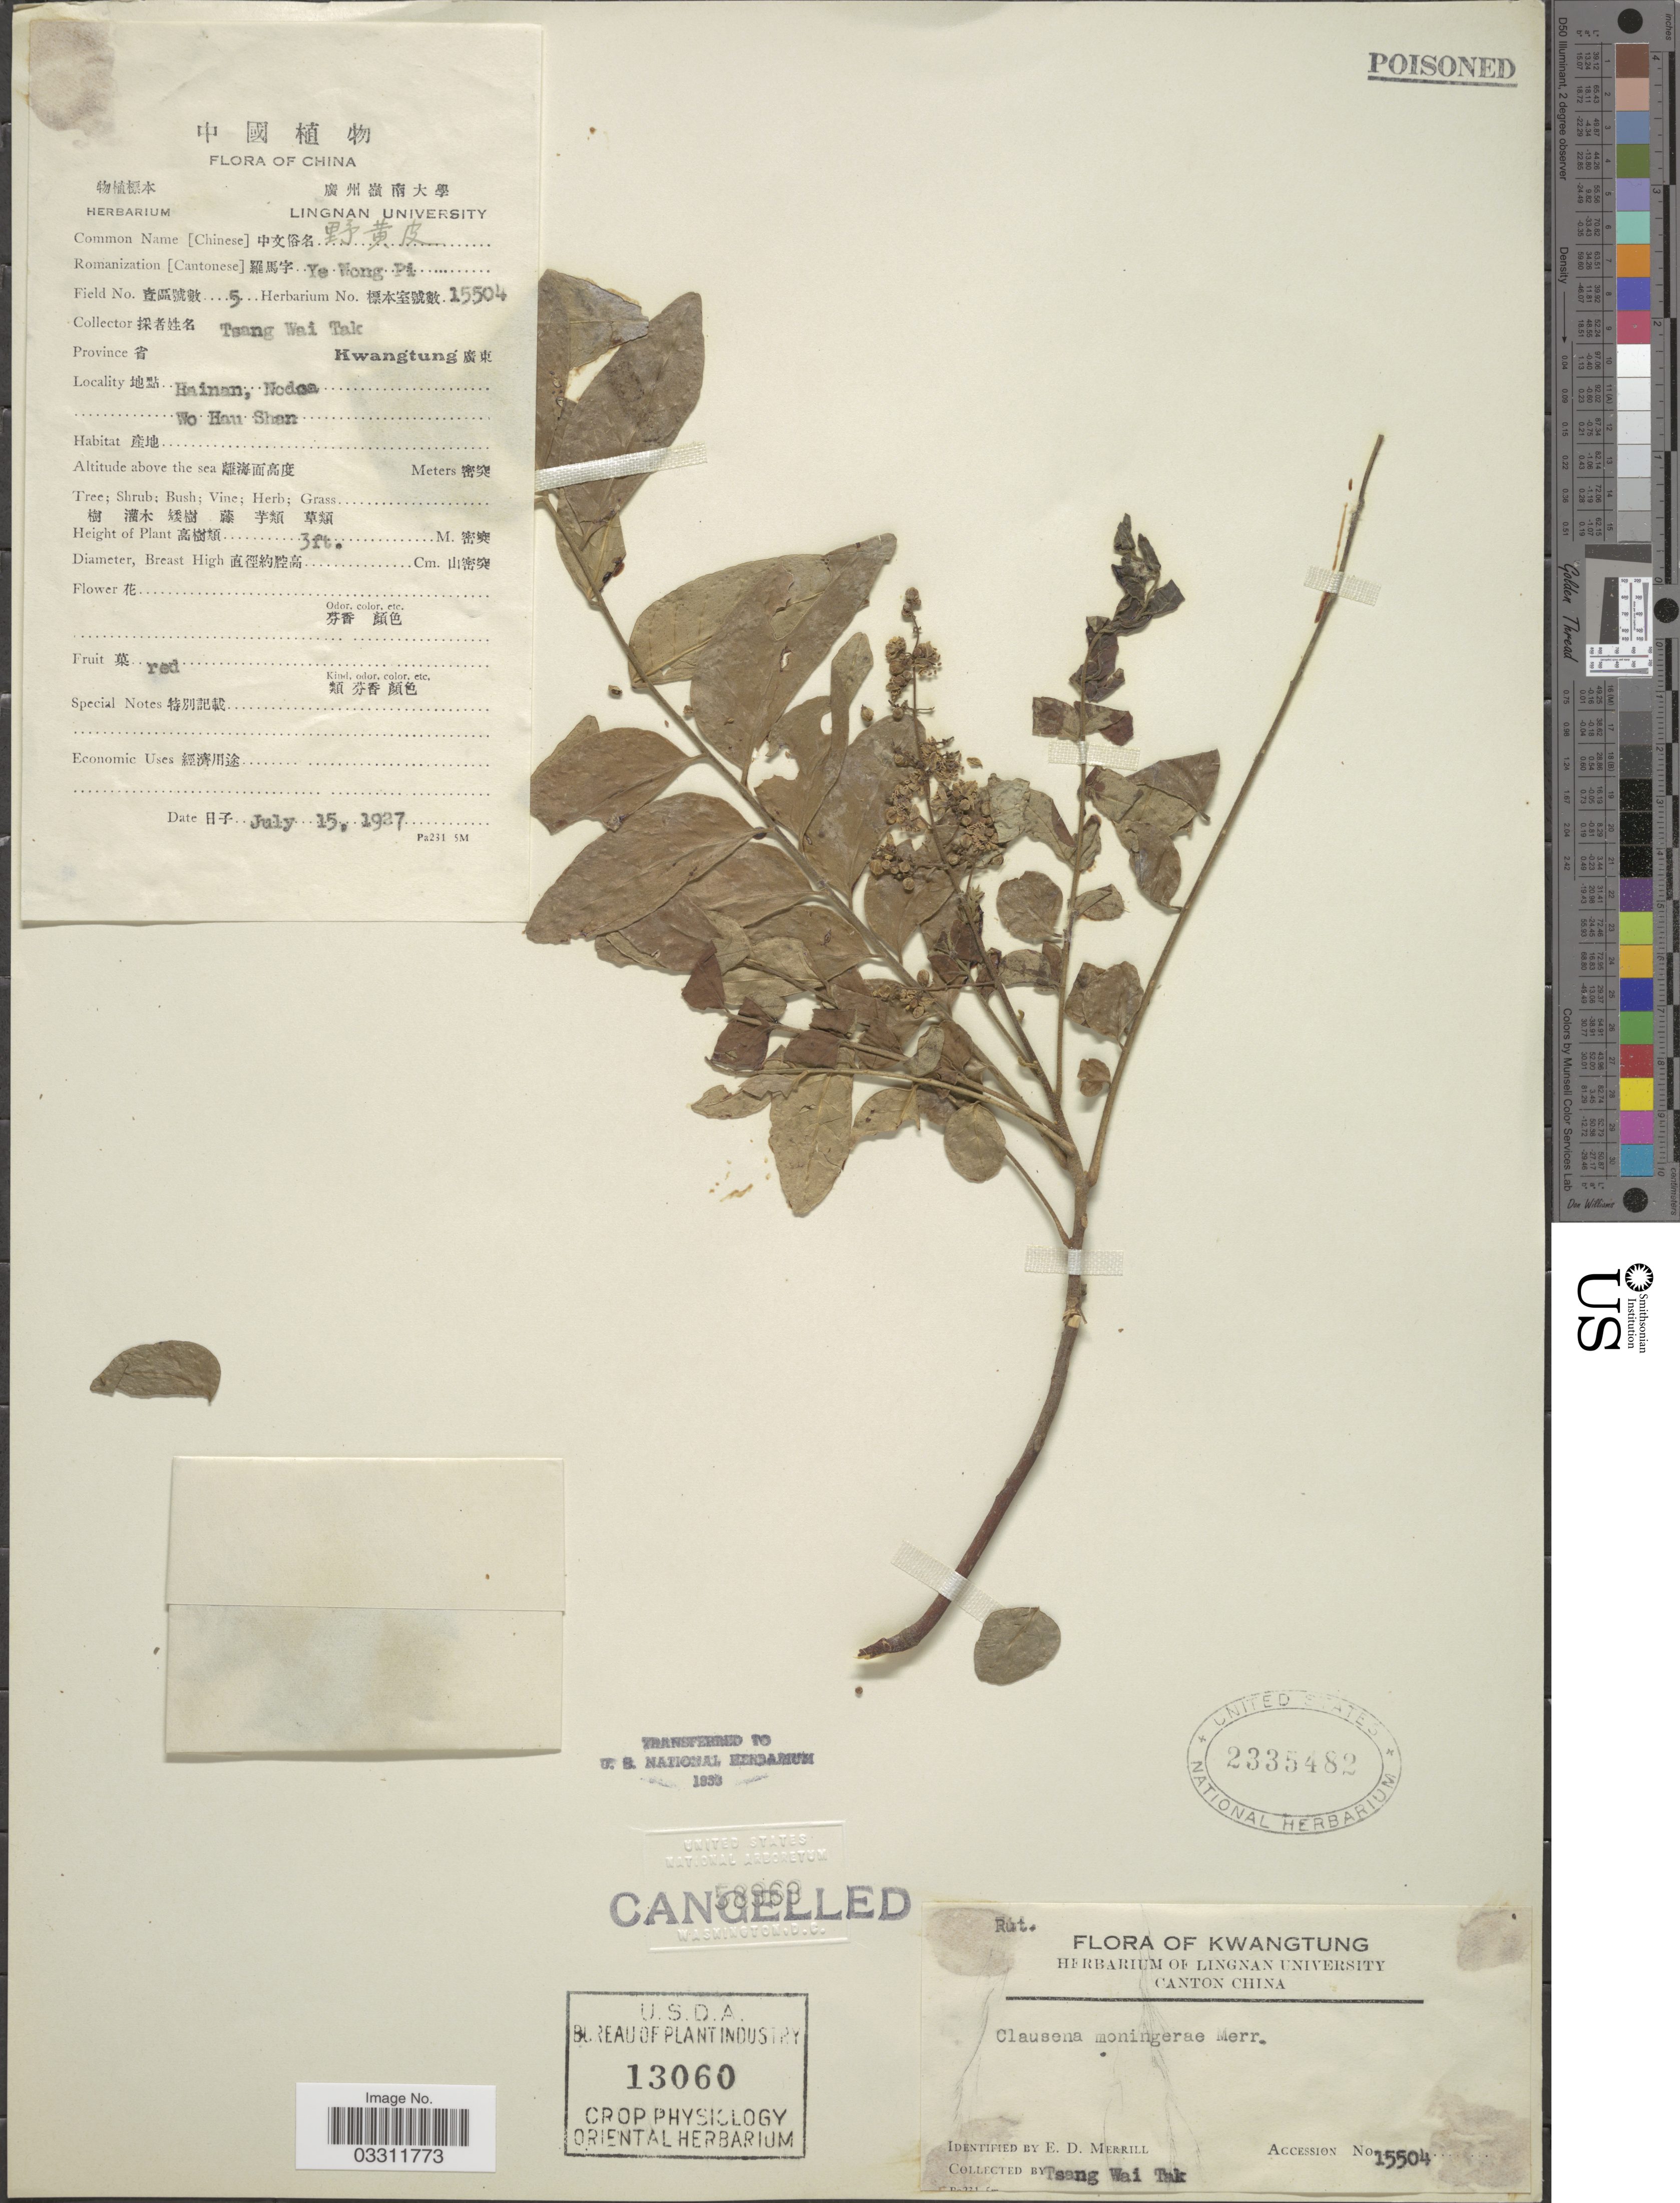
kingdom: Plantae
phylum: Tracheophyta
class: Magnoliopsida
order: Sapindales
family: Rutaceae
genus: Clausena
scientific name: Clausena moningerae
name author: Merr.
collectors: W. T. Tsang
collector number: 15504/5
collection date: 1927-07-15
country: China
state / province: Hainan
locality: Hainan, Nodoa. Wo Hau Shan.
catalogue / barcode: US 2335482